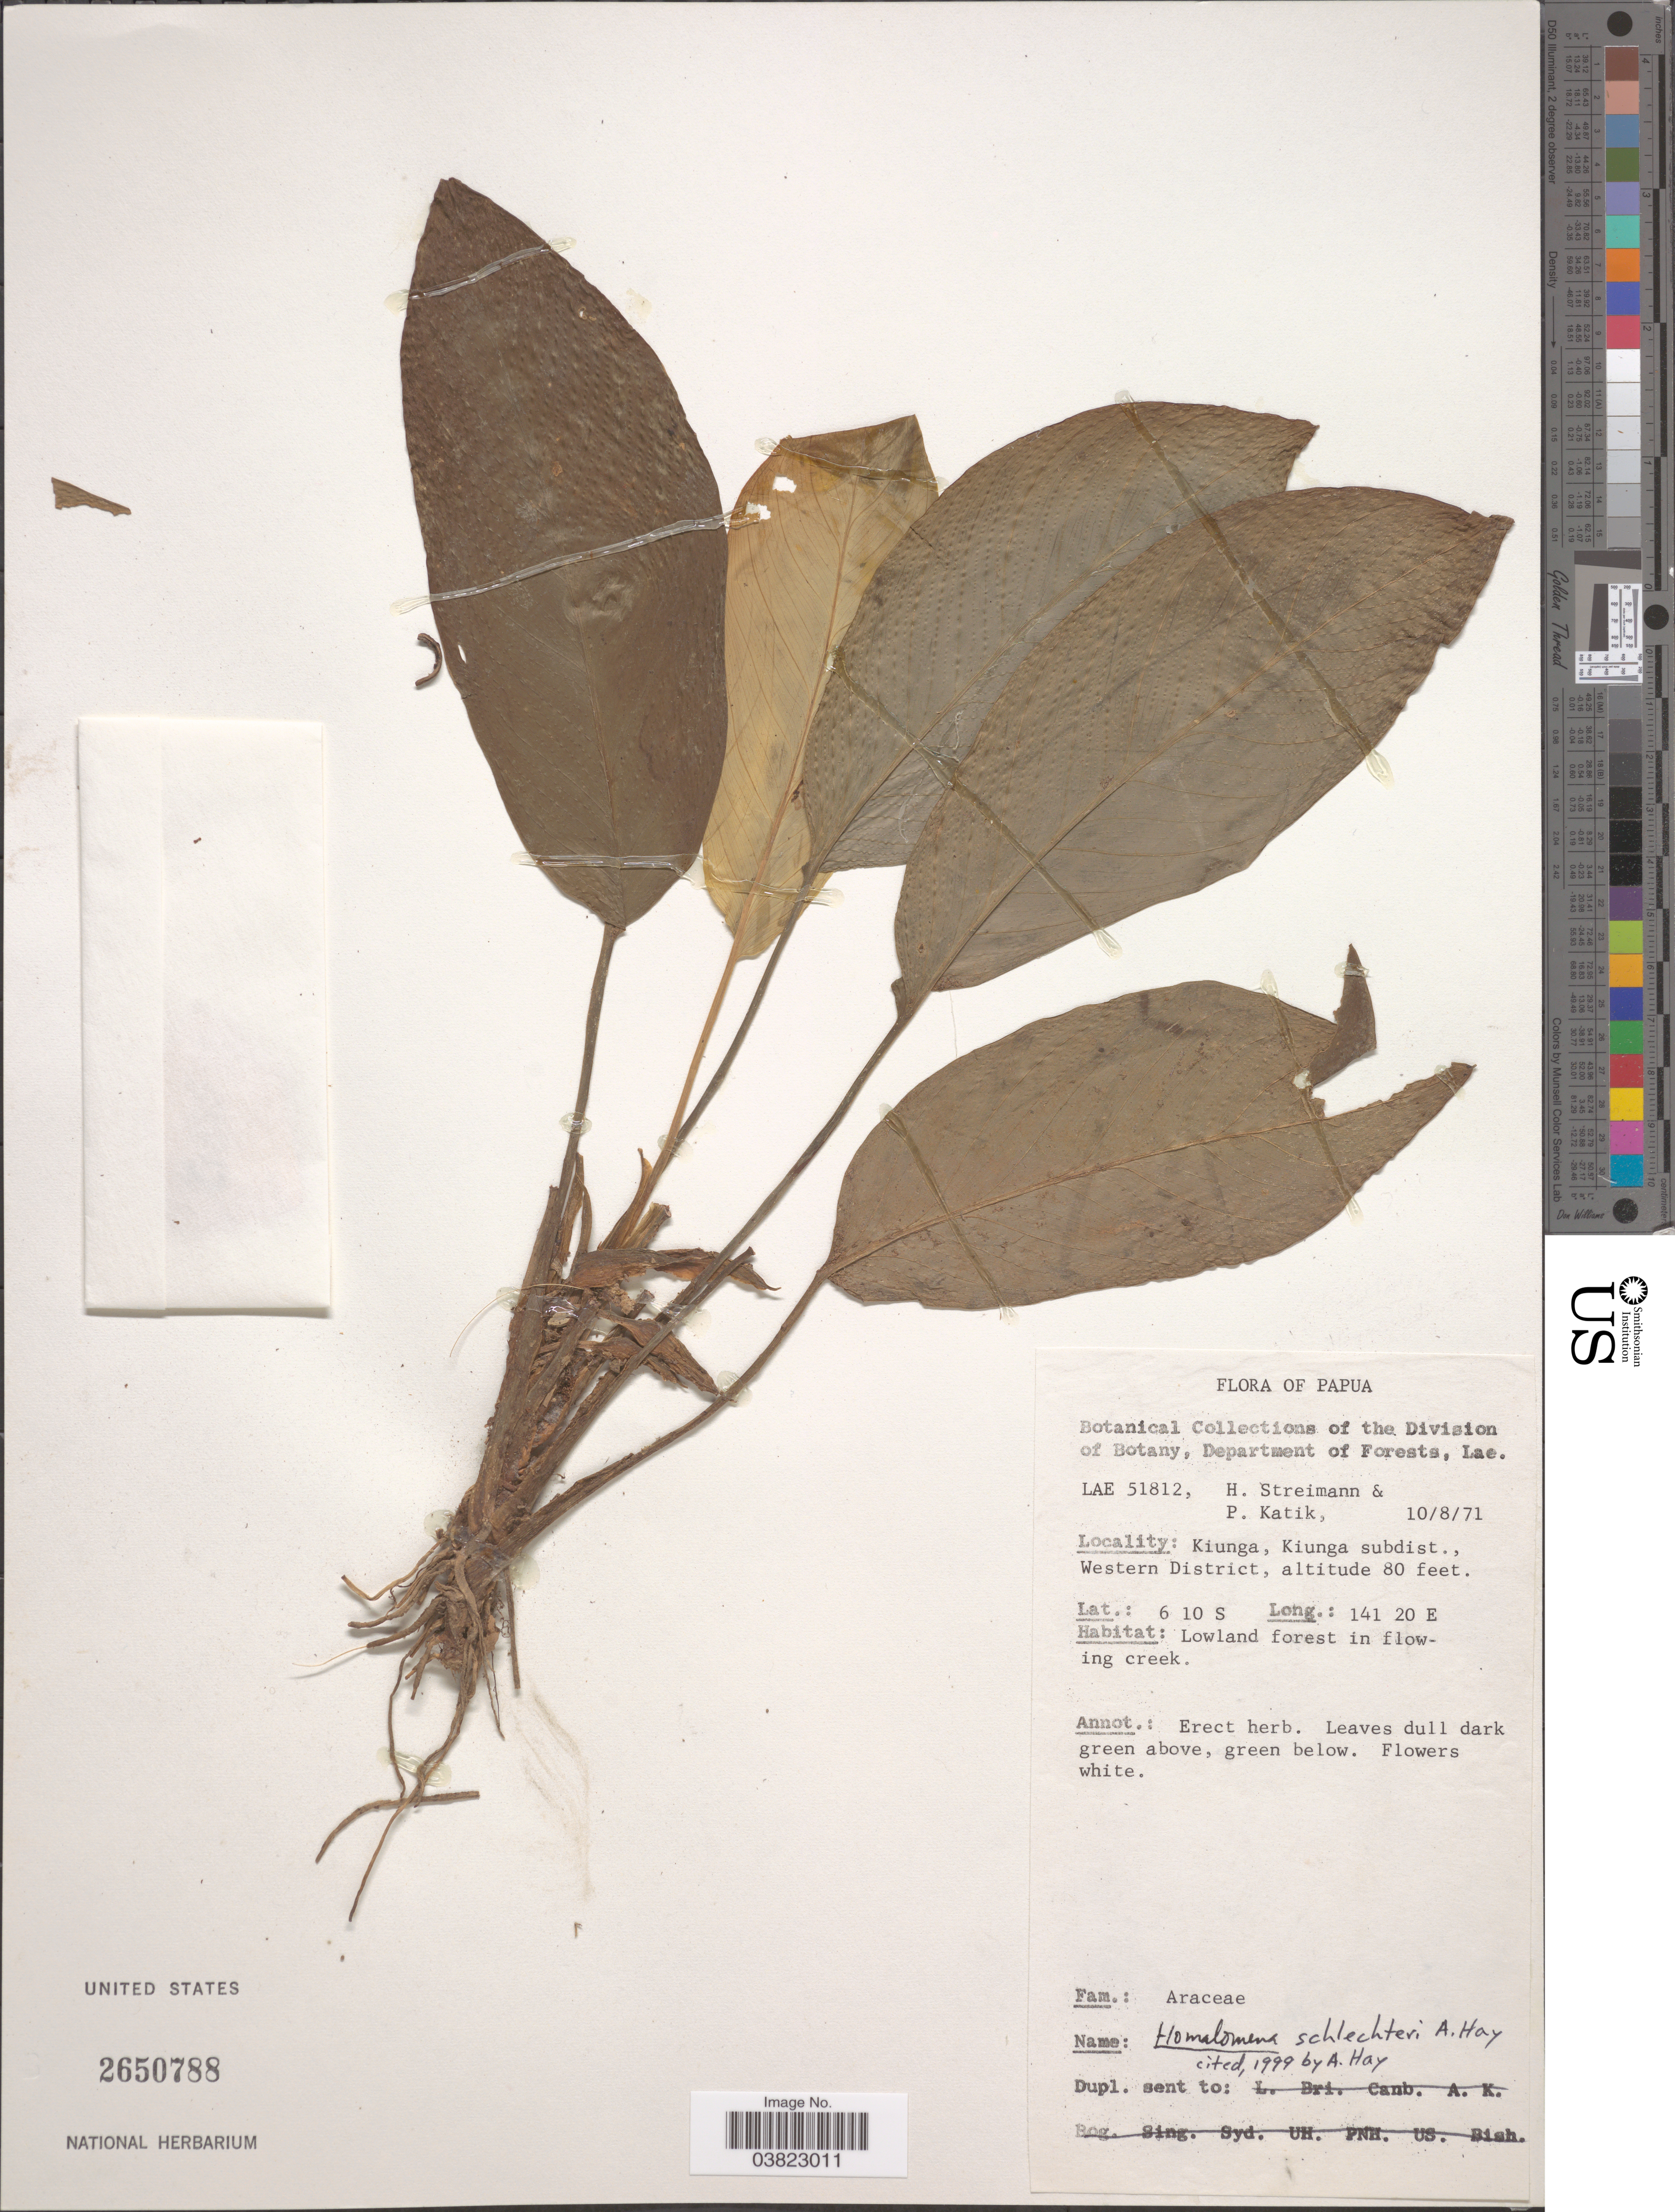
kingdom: Plantae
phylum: Tracheophyta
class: Liliopsida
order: Alismatales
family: Araceae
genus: Homalomena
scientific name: Homalomena schlechteri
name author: Engl.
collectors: H. Streimann & P. Katik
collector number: LAE 51812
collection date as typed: Transcribed d/m/y: 10/8/71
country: Papua New Guinea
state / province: Manus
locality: Papua. Kiunga, Kiunga subdist., Western District.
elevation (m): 24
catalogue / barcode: US 2650788